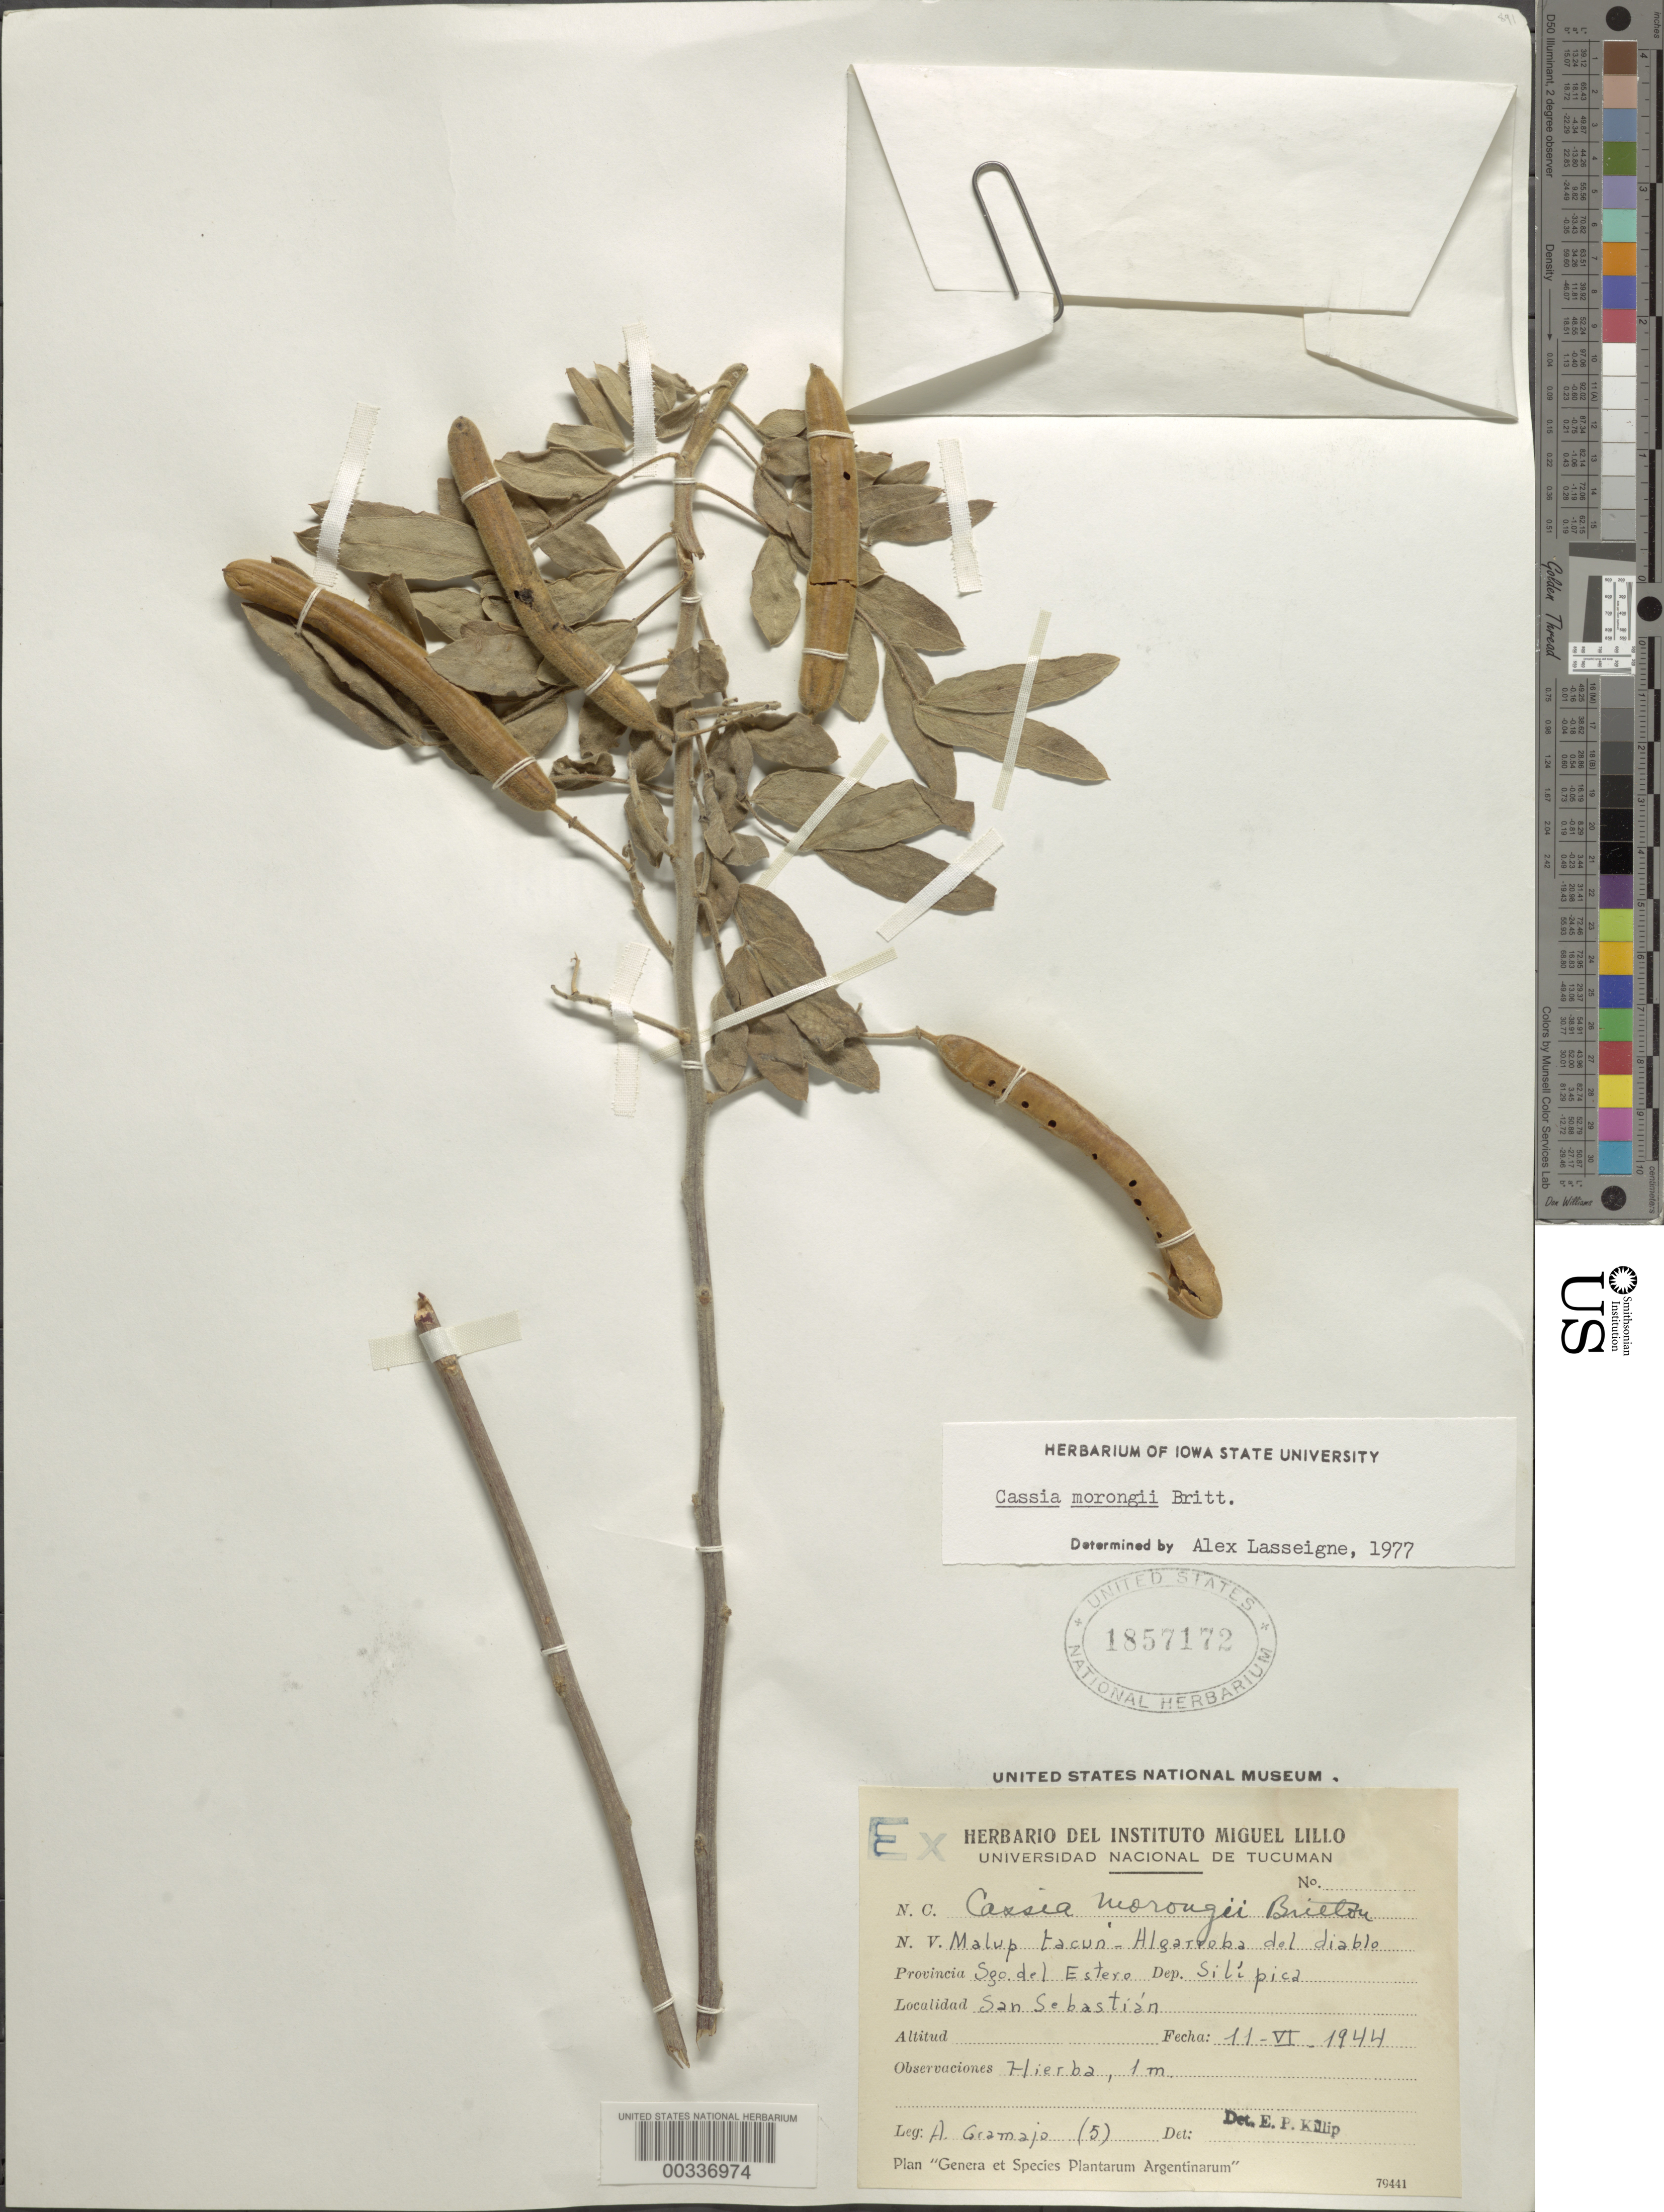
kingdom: Plantae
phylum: Tracheophyta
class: Magnoliopsida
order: Fabales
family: Fabaceae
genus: Senna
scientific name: Senna morongii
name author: (Britton) H.S. Irwin & Barneby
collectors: A. Gramajo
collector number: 5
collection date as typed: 11 Jun 1944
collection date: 1944-06-11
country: Argentina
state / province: Santiago del Estero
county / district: Silípica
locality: San Sebastian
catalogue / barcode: US 1857172